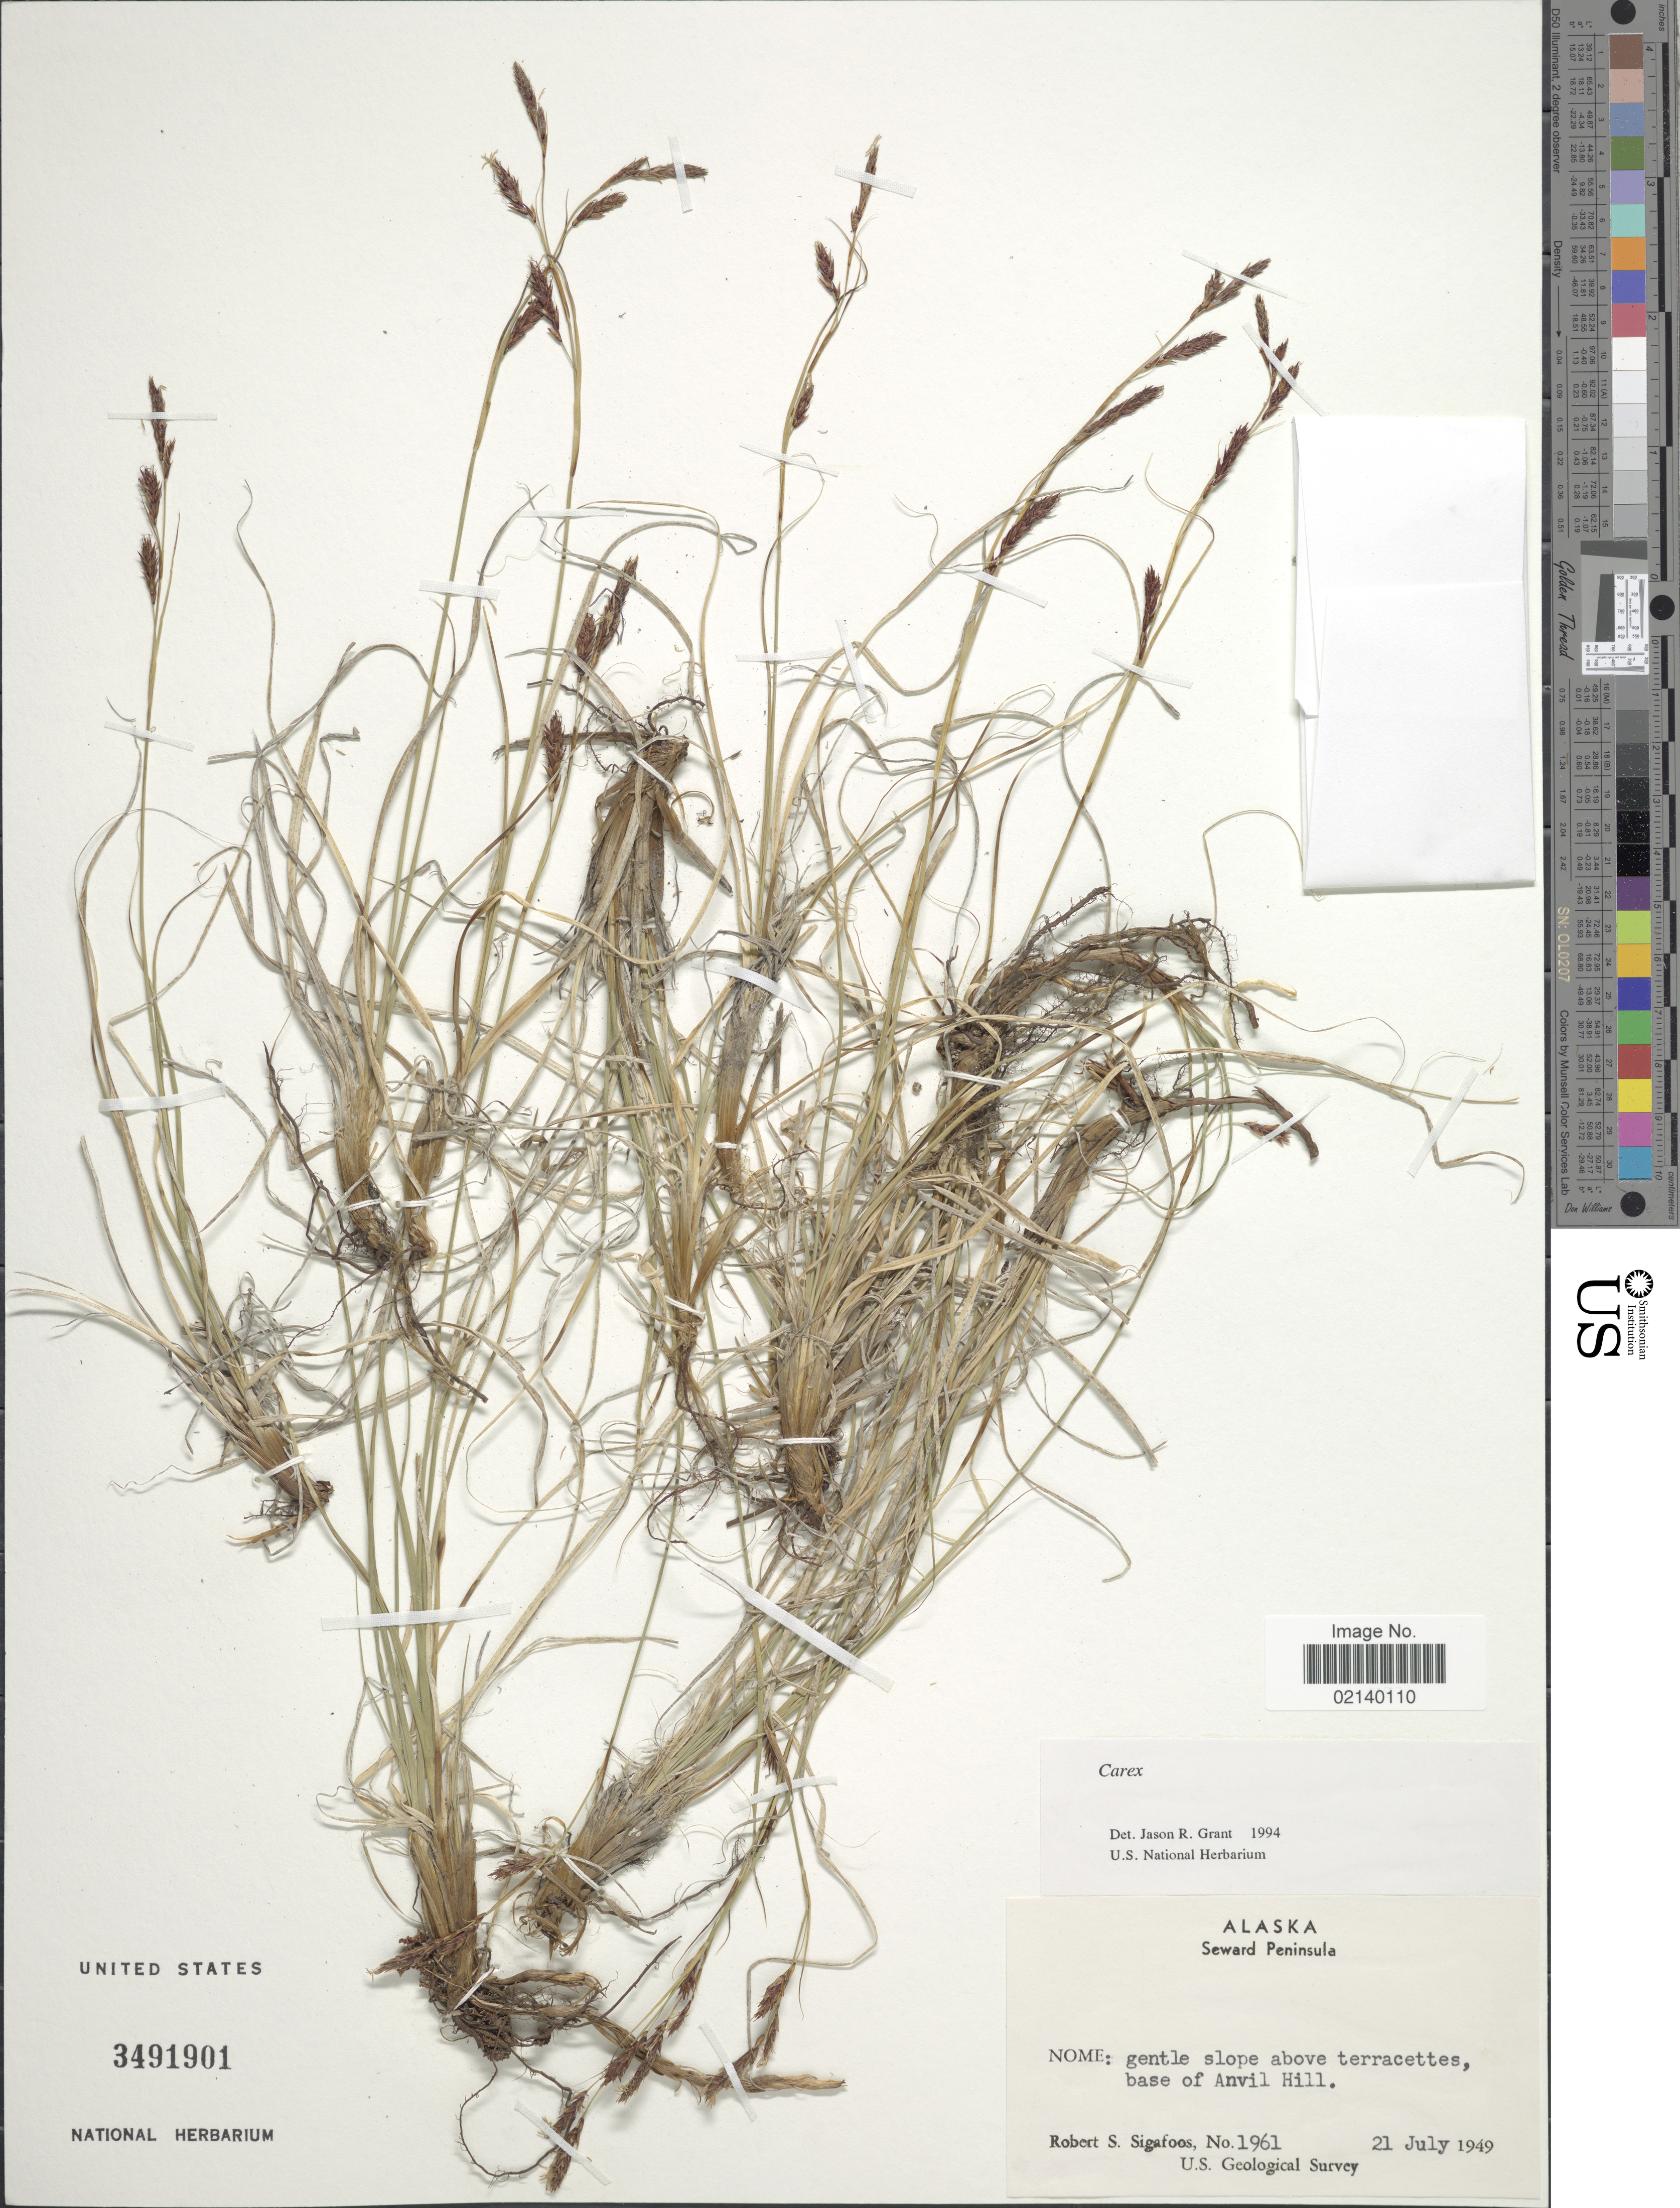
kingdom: Plantae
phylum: Tracheophyta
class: Liliopsida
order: Poales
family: Cyperaceae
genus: Carex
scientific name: Carex sp.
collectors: R. Sigafoos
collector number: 1961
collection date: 1949-07-21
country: United States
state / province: Alaska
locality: Seward Peninsula:Nome: gentle slope above terracettes, base of Anvil Hill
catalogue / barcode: US 3491901